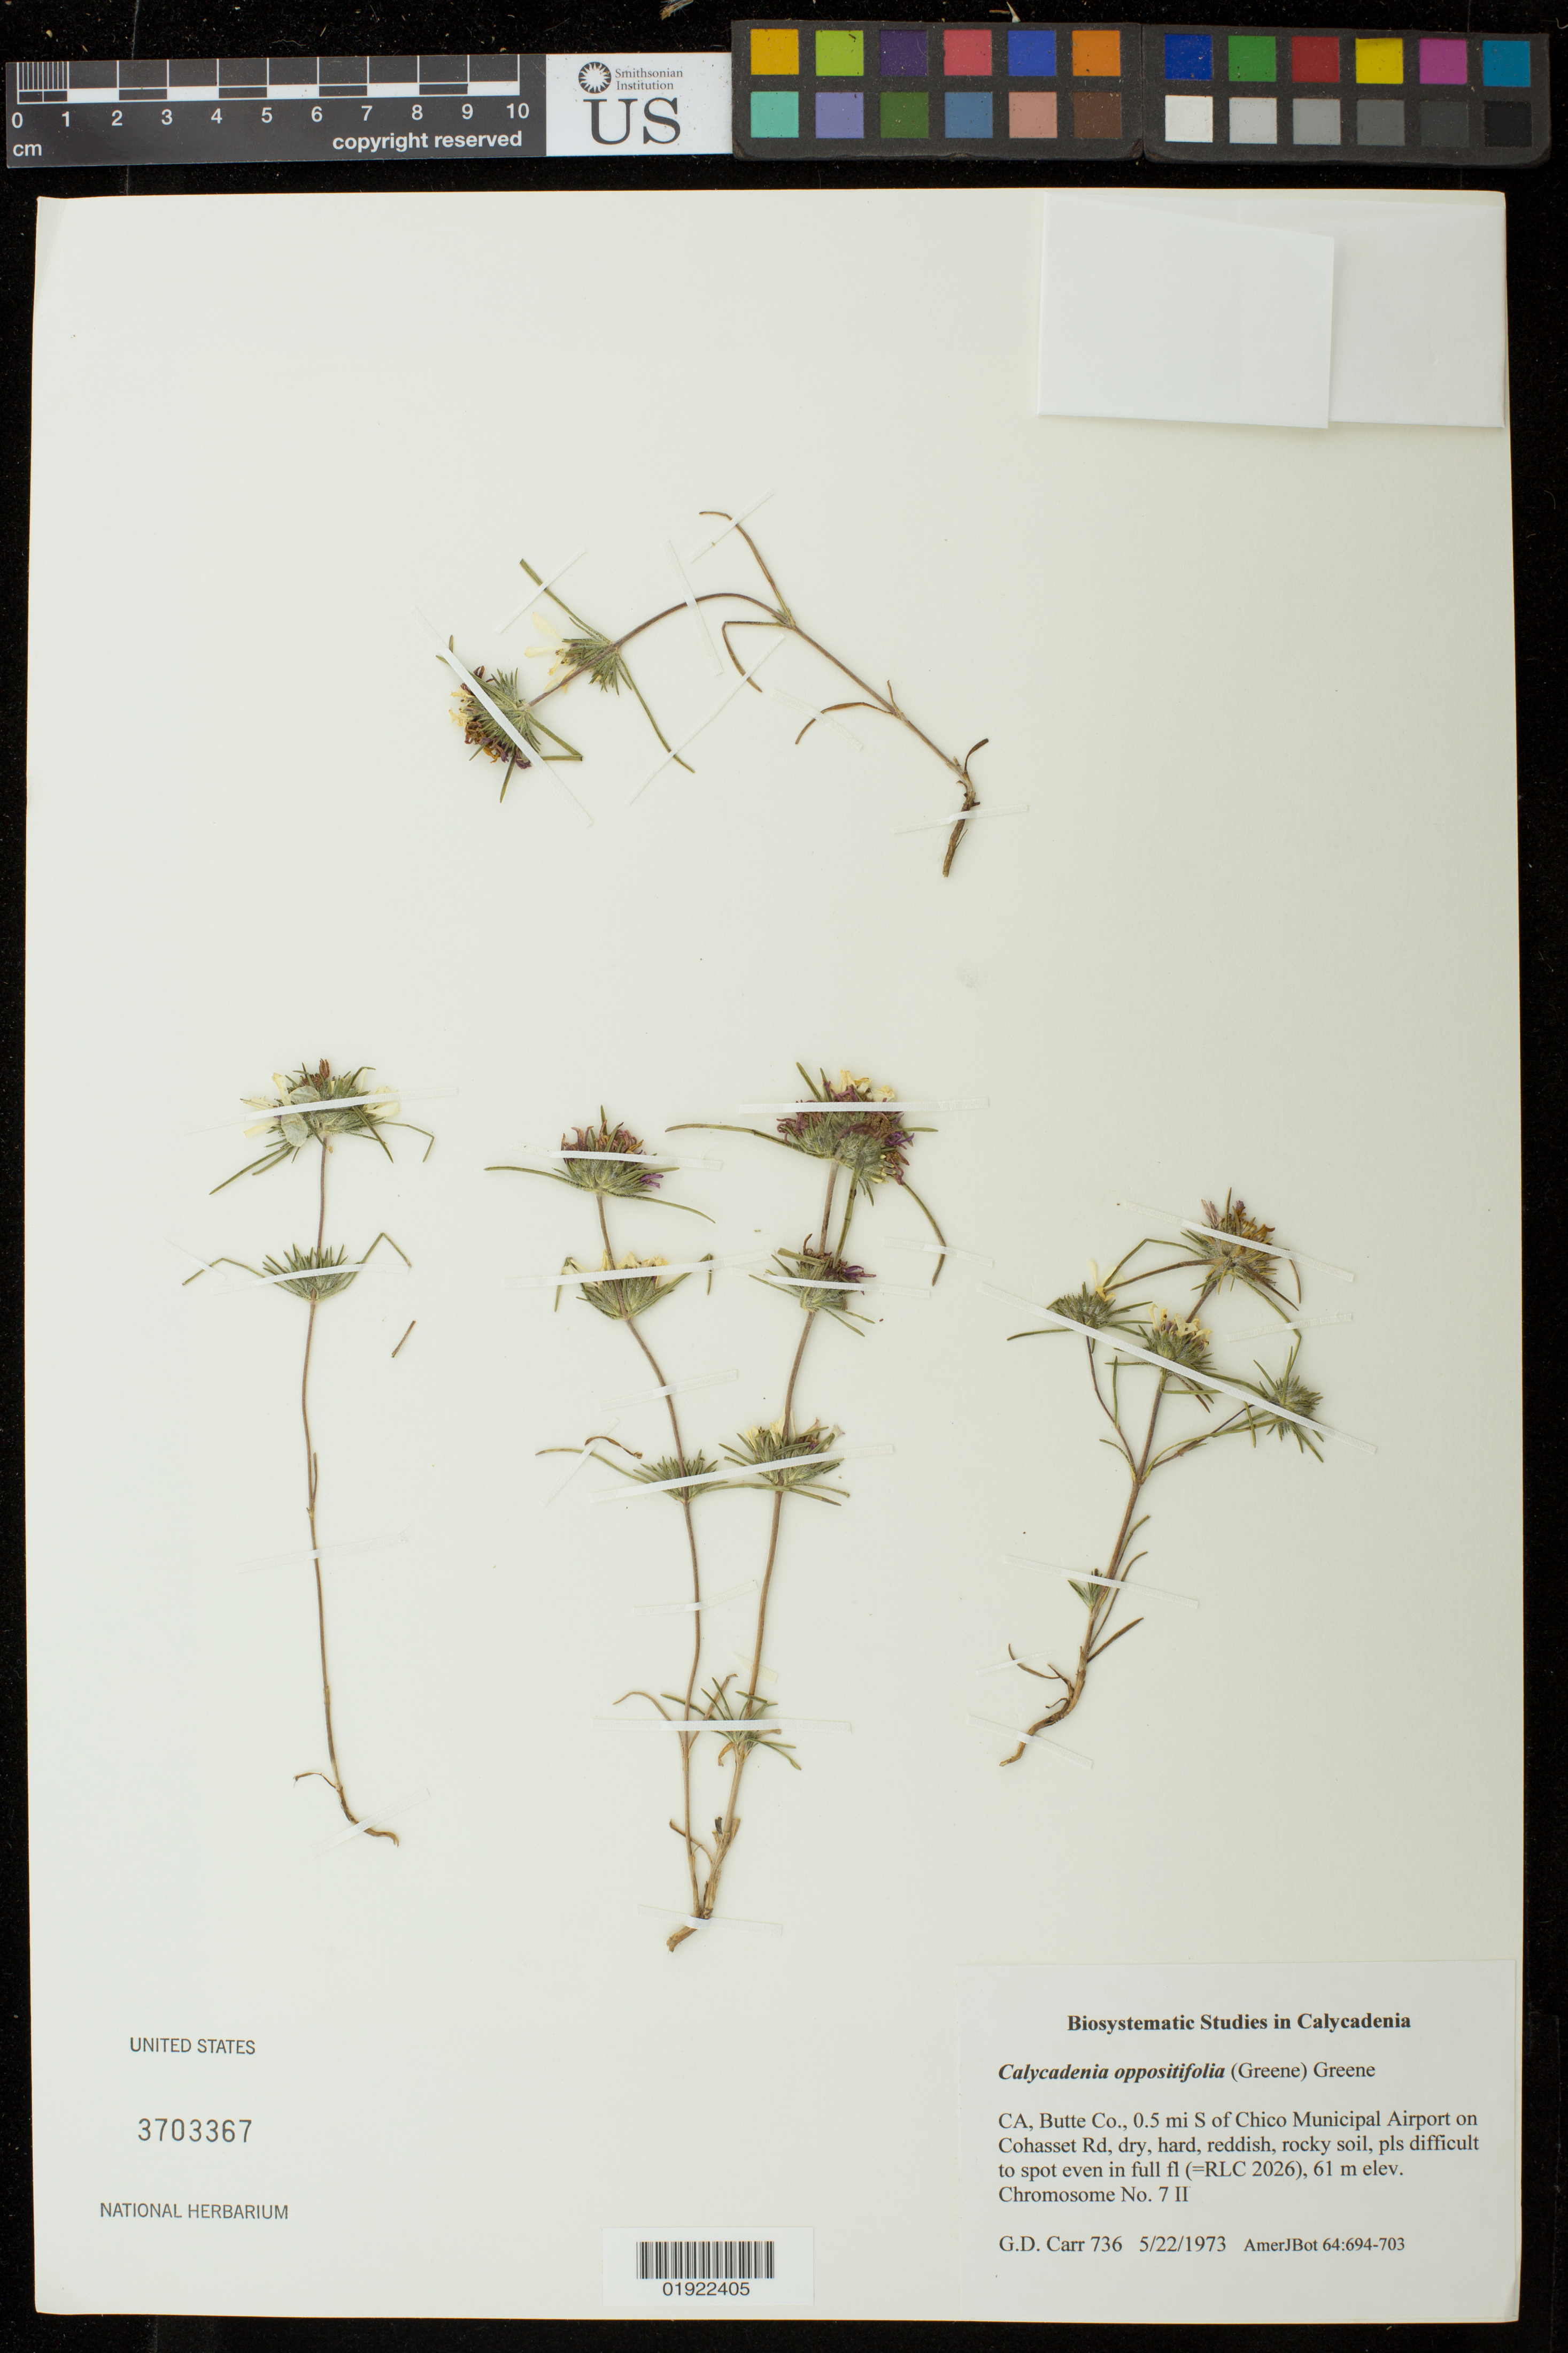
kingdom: Plantae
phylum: Tracheophyta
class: Magnoliopsida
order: Asterales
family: Asteraceae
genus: Calycadenia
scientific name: Calycadenia oppositifolia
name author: (Greene) Greene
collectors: G. Carr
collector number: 736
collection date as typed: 5/22/1973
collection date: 1973-05-22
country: United States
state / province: California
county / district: Butte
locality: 0.5 mi S of Chico Municipal Airport on Cohasset Rd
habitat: dry, hard, reddish, rocky soil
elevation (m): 61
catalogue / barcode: US 3703367